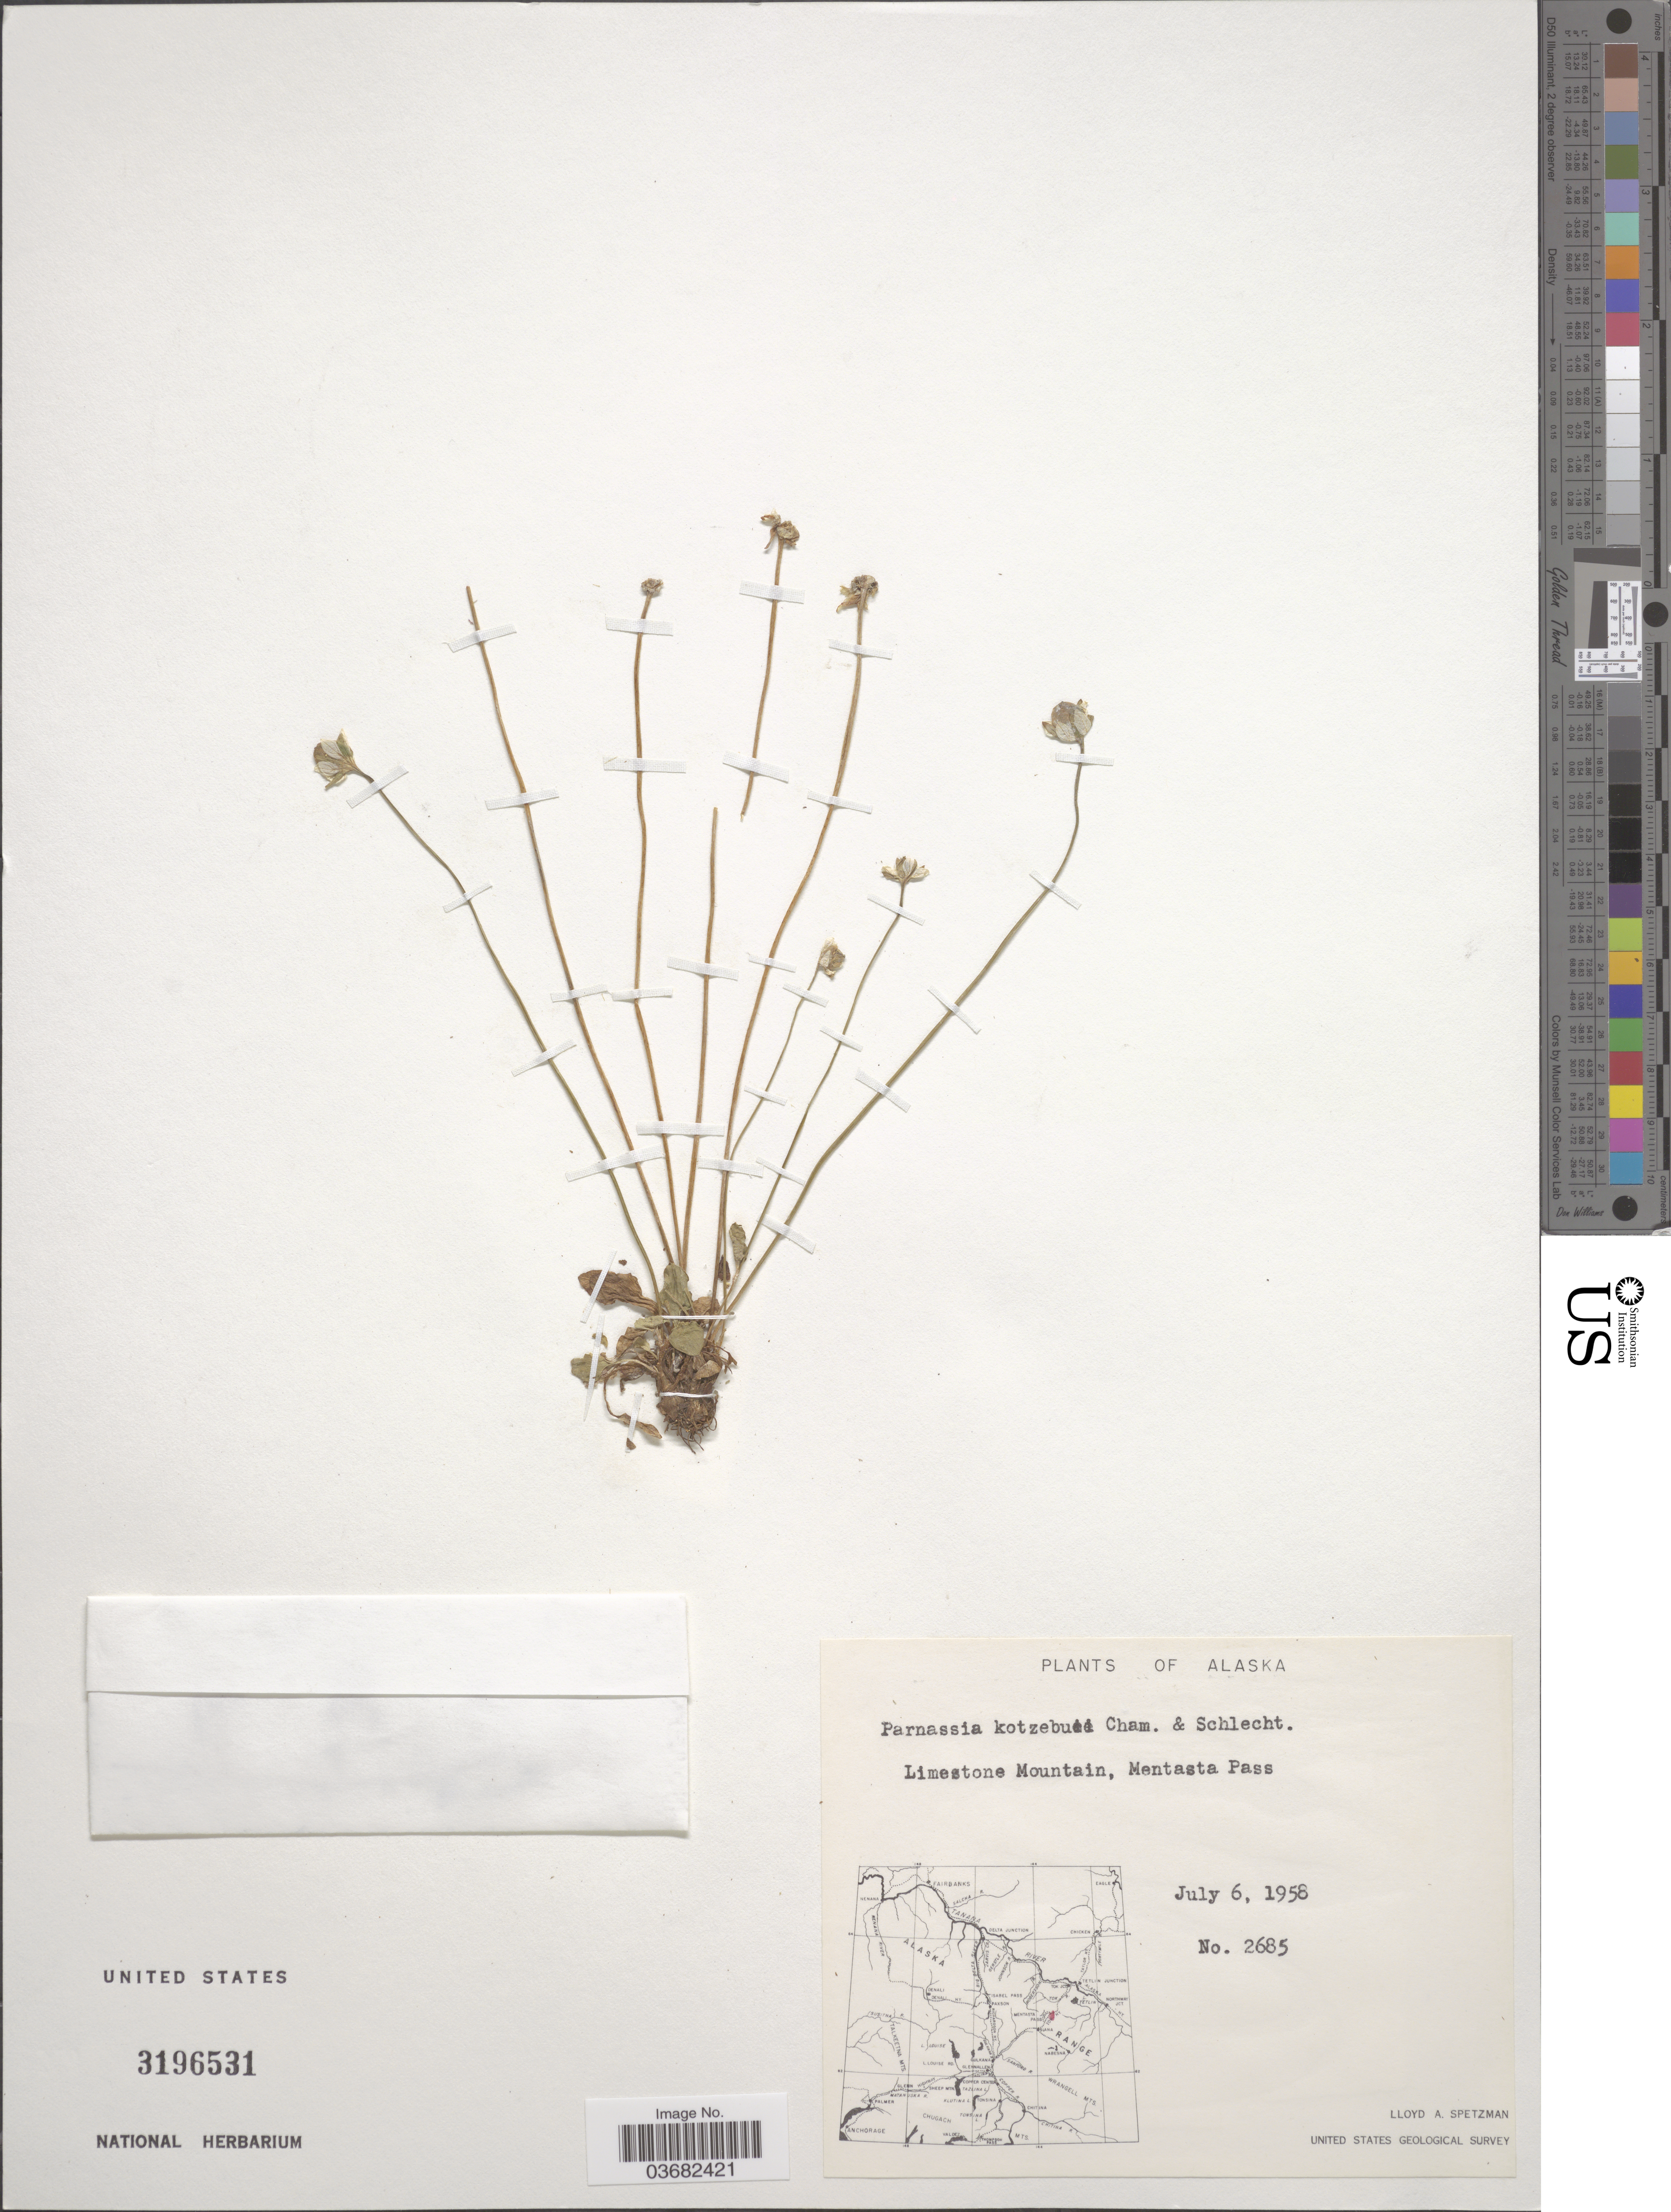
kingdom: Plantae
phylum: Tracheophyta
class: Magnoliopsida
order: Celastrales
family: Parnassiaceae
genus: Parnassia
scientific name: Parnassia kotzebuei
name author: Cham. ex Spreng.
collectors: L. Spetzman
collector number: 2685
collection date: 1958-07-06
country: United States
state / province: Alaska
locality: Limestone Mountain, Mentasta Pass. United States Geological Survey.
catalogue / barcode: US 3196531